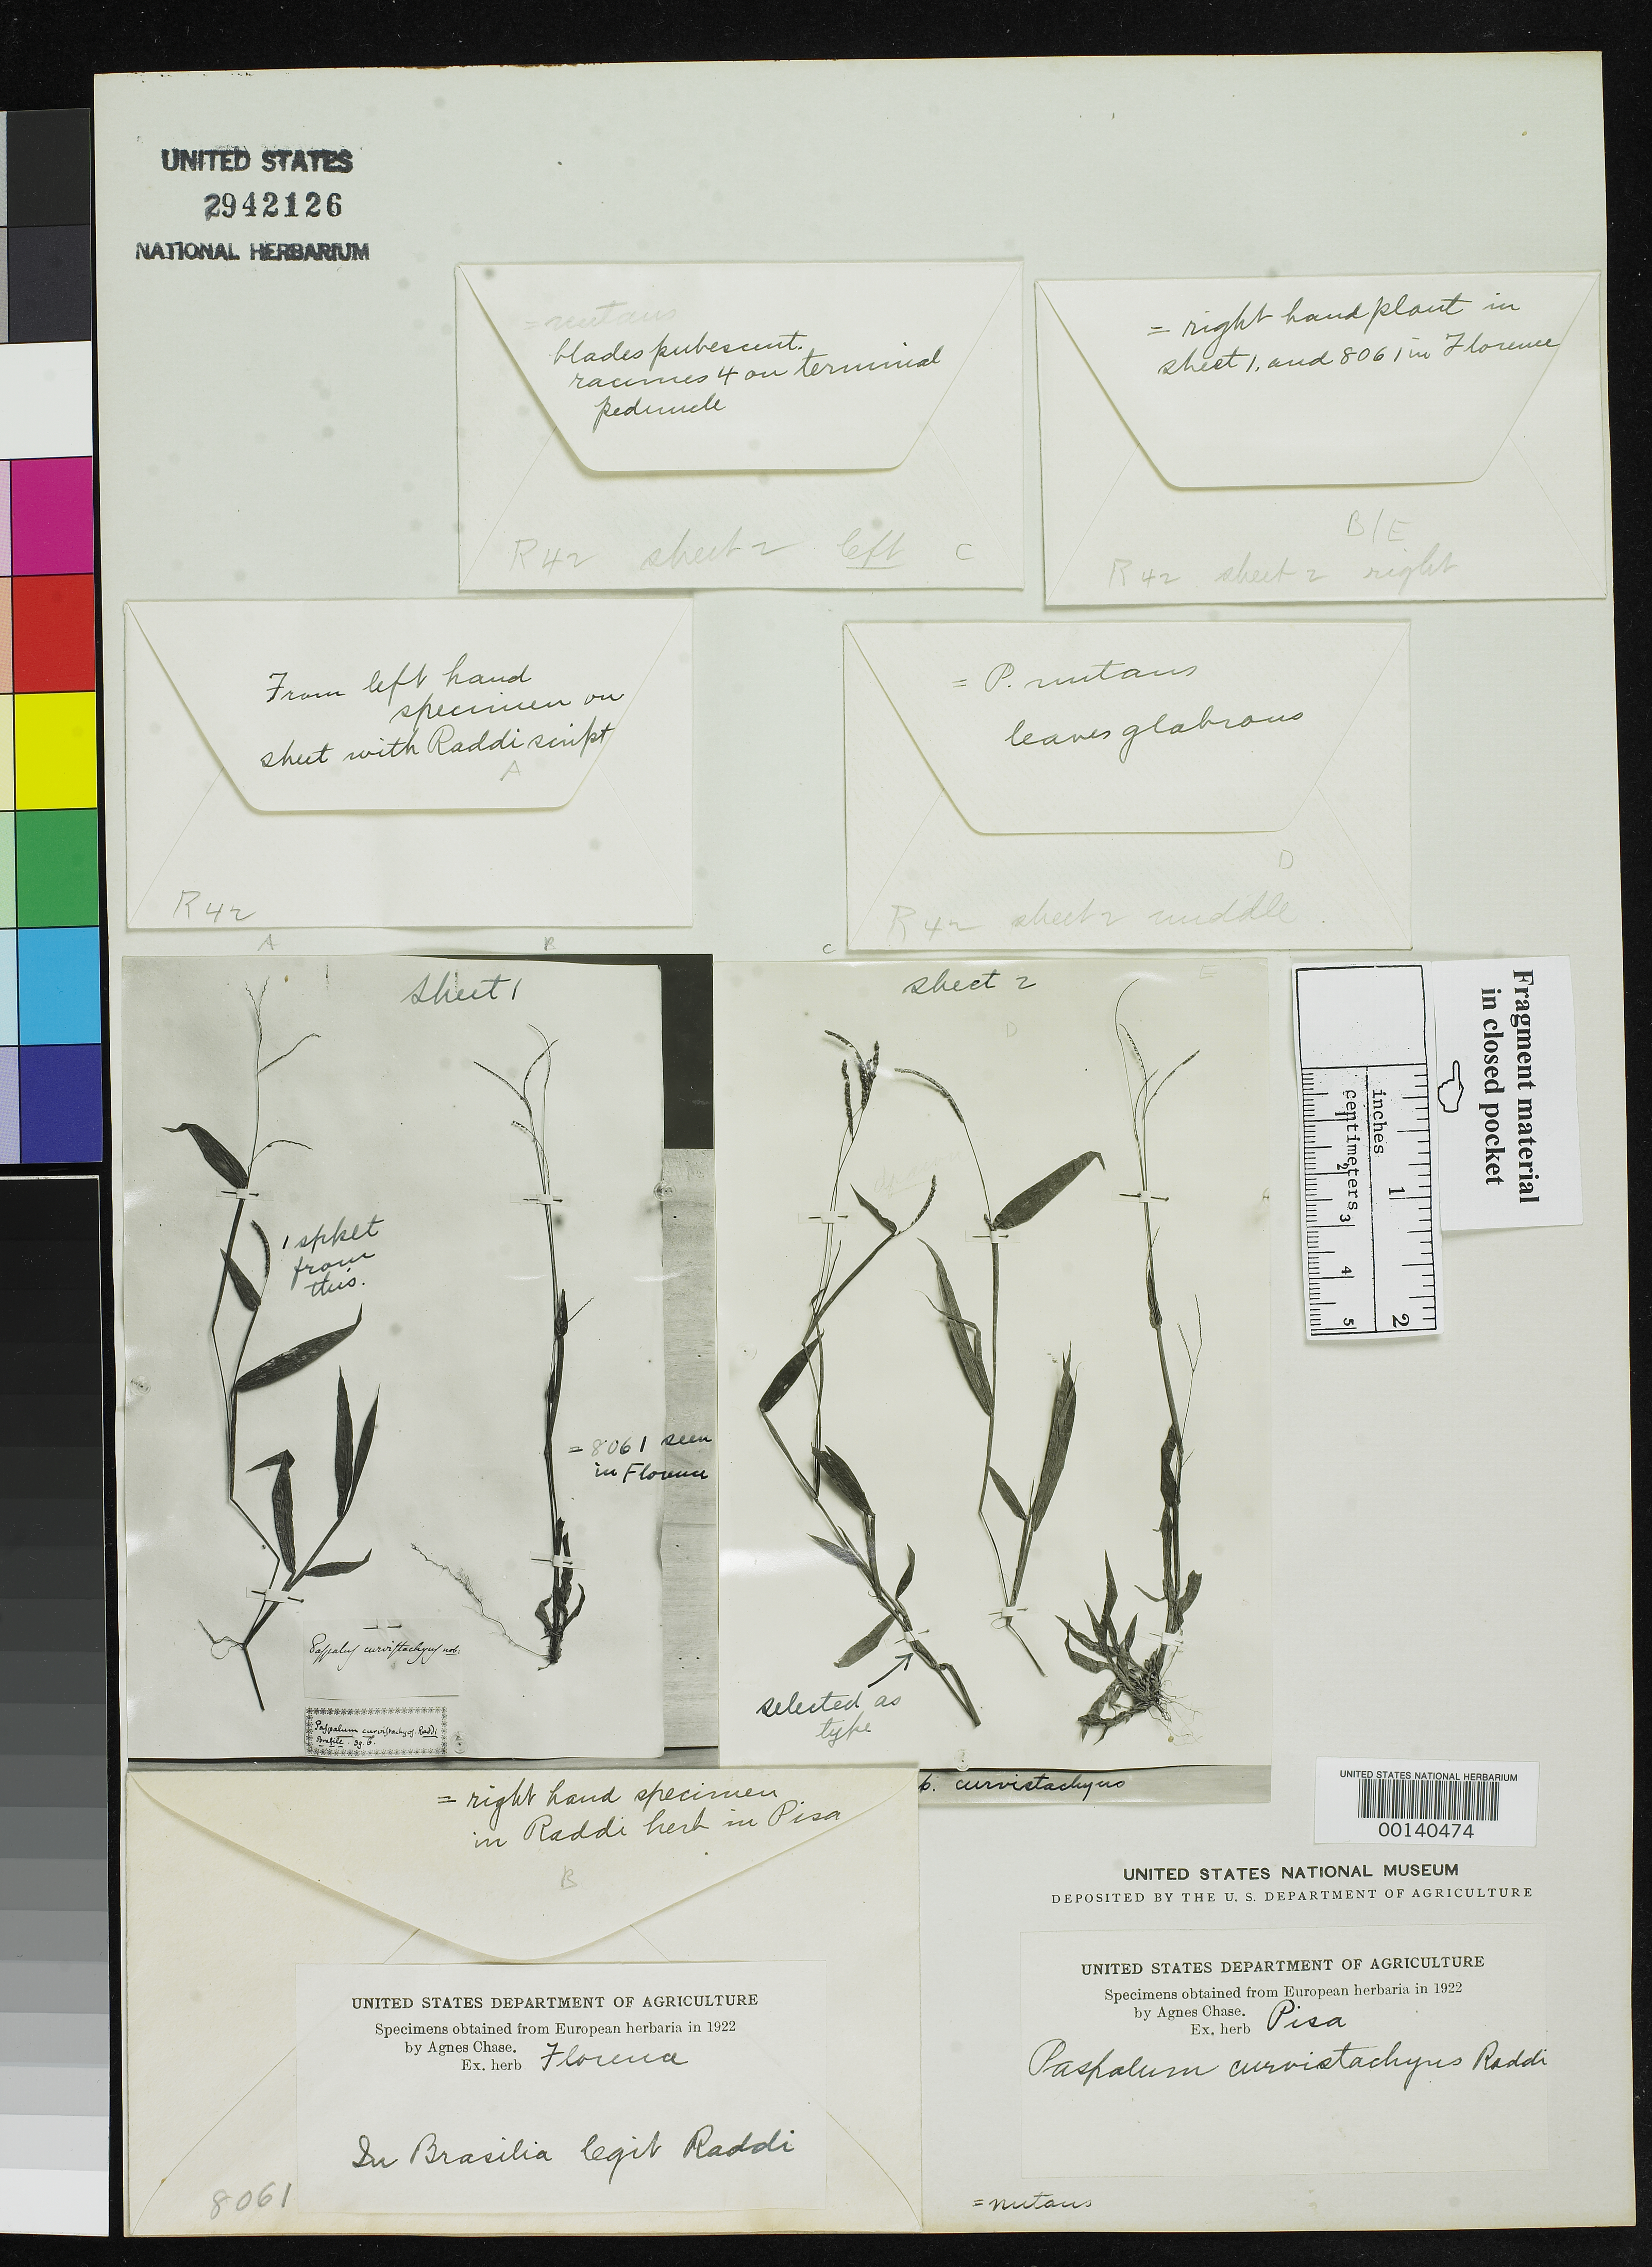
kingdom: Plantae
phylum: Tracheophyta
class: Liliopsida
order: Poales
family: Poaceae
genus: Paspalum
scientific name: Paspalum curvistachyum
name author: Raddi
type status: Type Fragment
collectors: G. Raddi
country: Brazil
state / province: Rio de Janeiro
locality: Near Rio de Janeiro.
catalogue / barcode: US 2942126